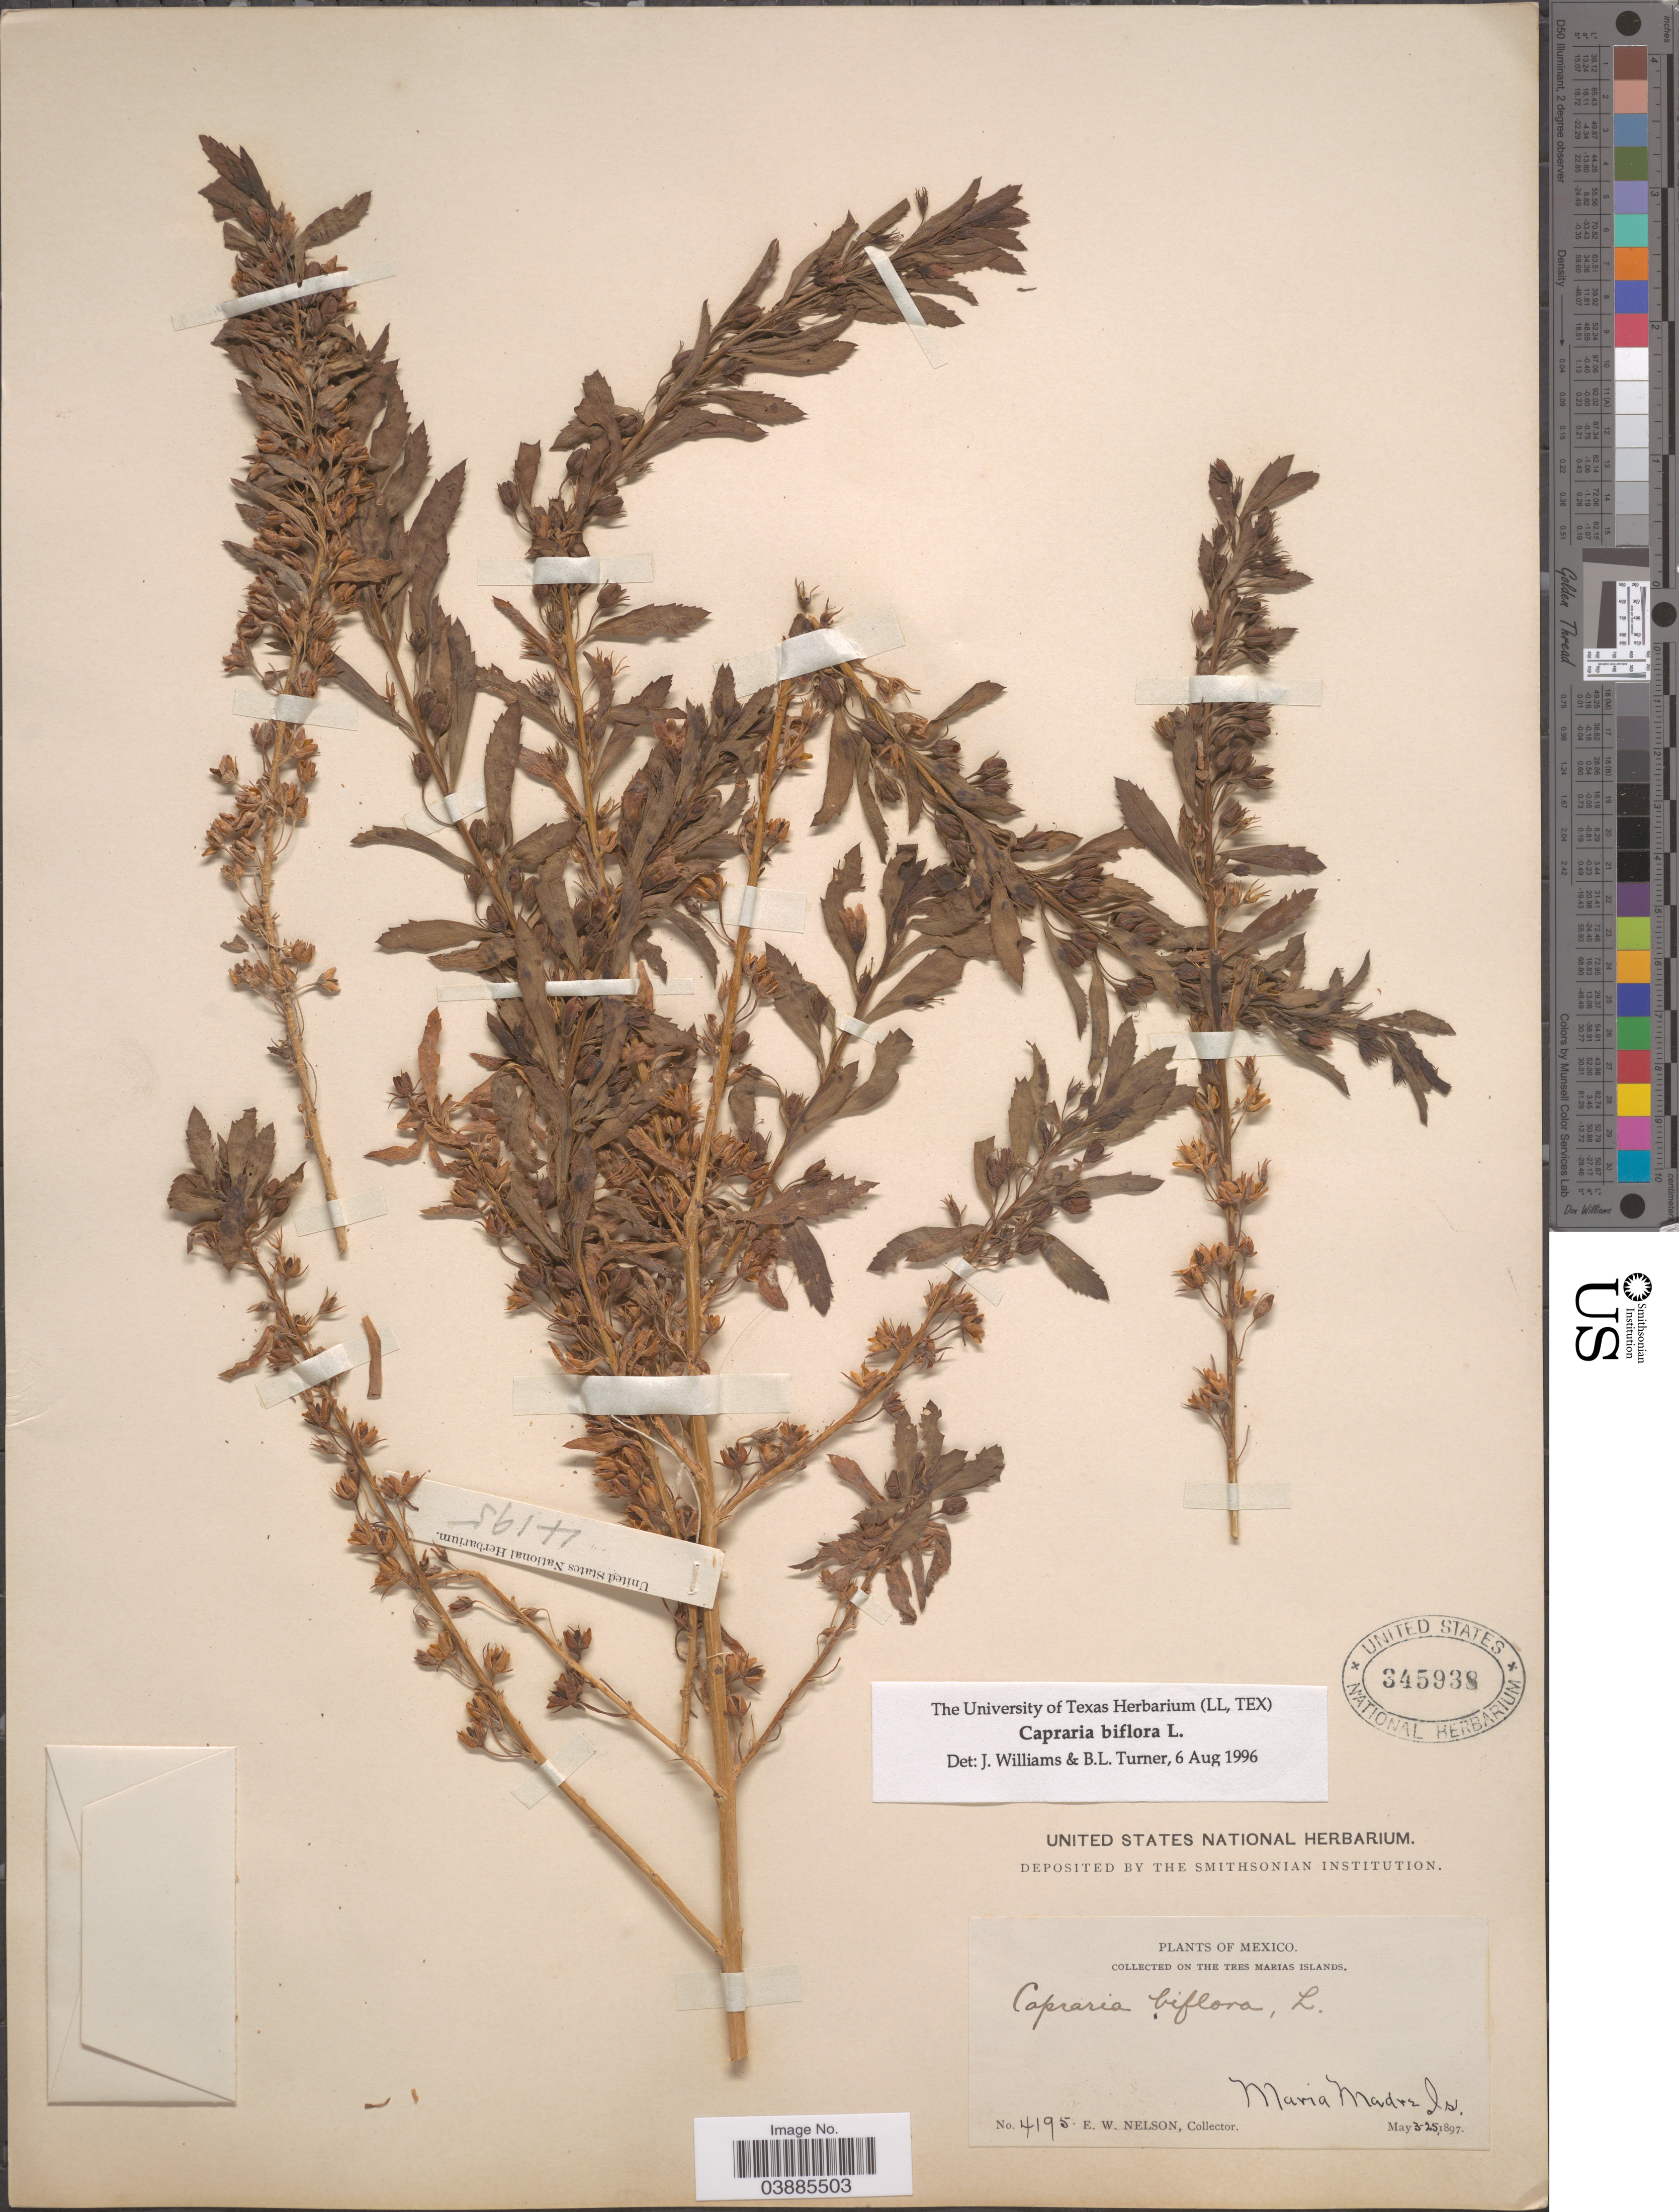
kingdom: Plantae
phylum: Tracheophyta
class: Magnoliopsida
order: Lamiales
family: Scrophulariaceae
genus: Capraria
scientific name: Capraria biflora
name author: L.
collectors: E. W. Nelson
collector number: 4195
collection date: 1897-05-03/1897-05-25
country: Mexico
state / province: Nayarit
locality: On the Tres Marias Islands. Maria Madre Isl.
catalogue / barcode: US 345938